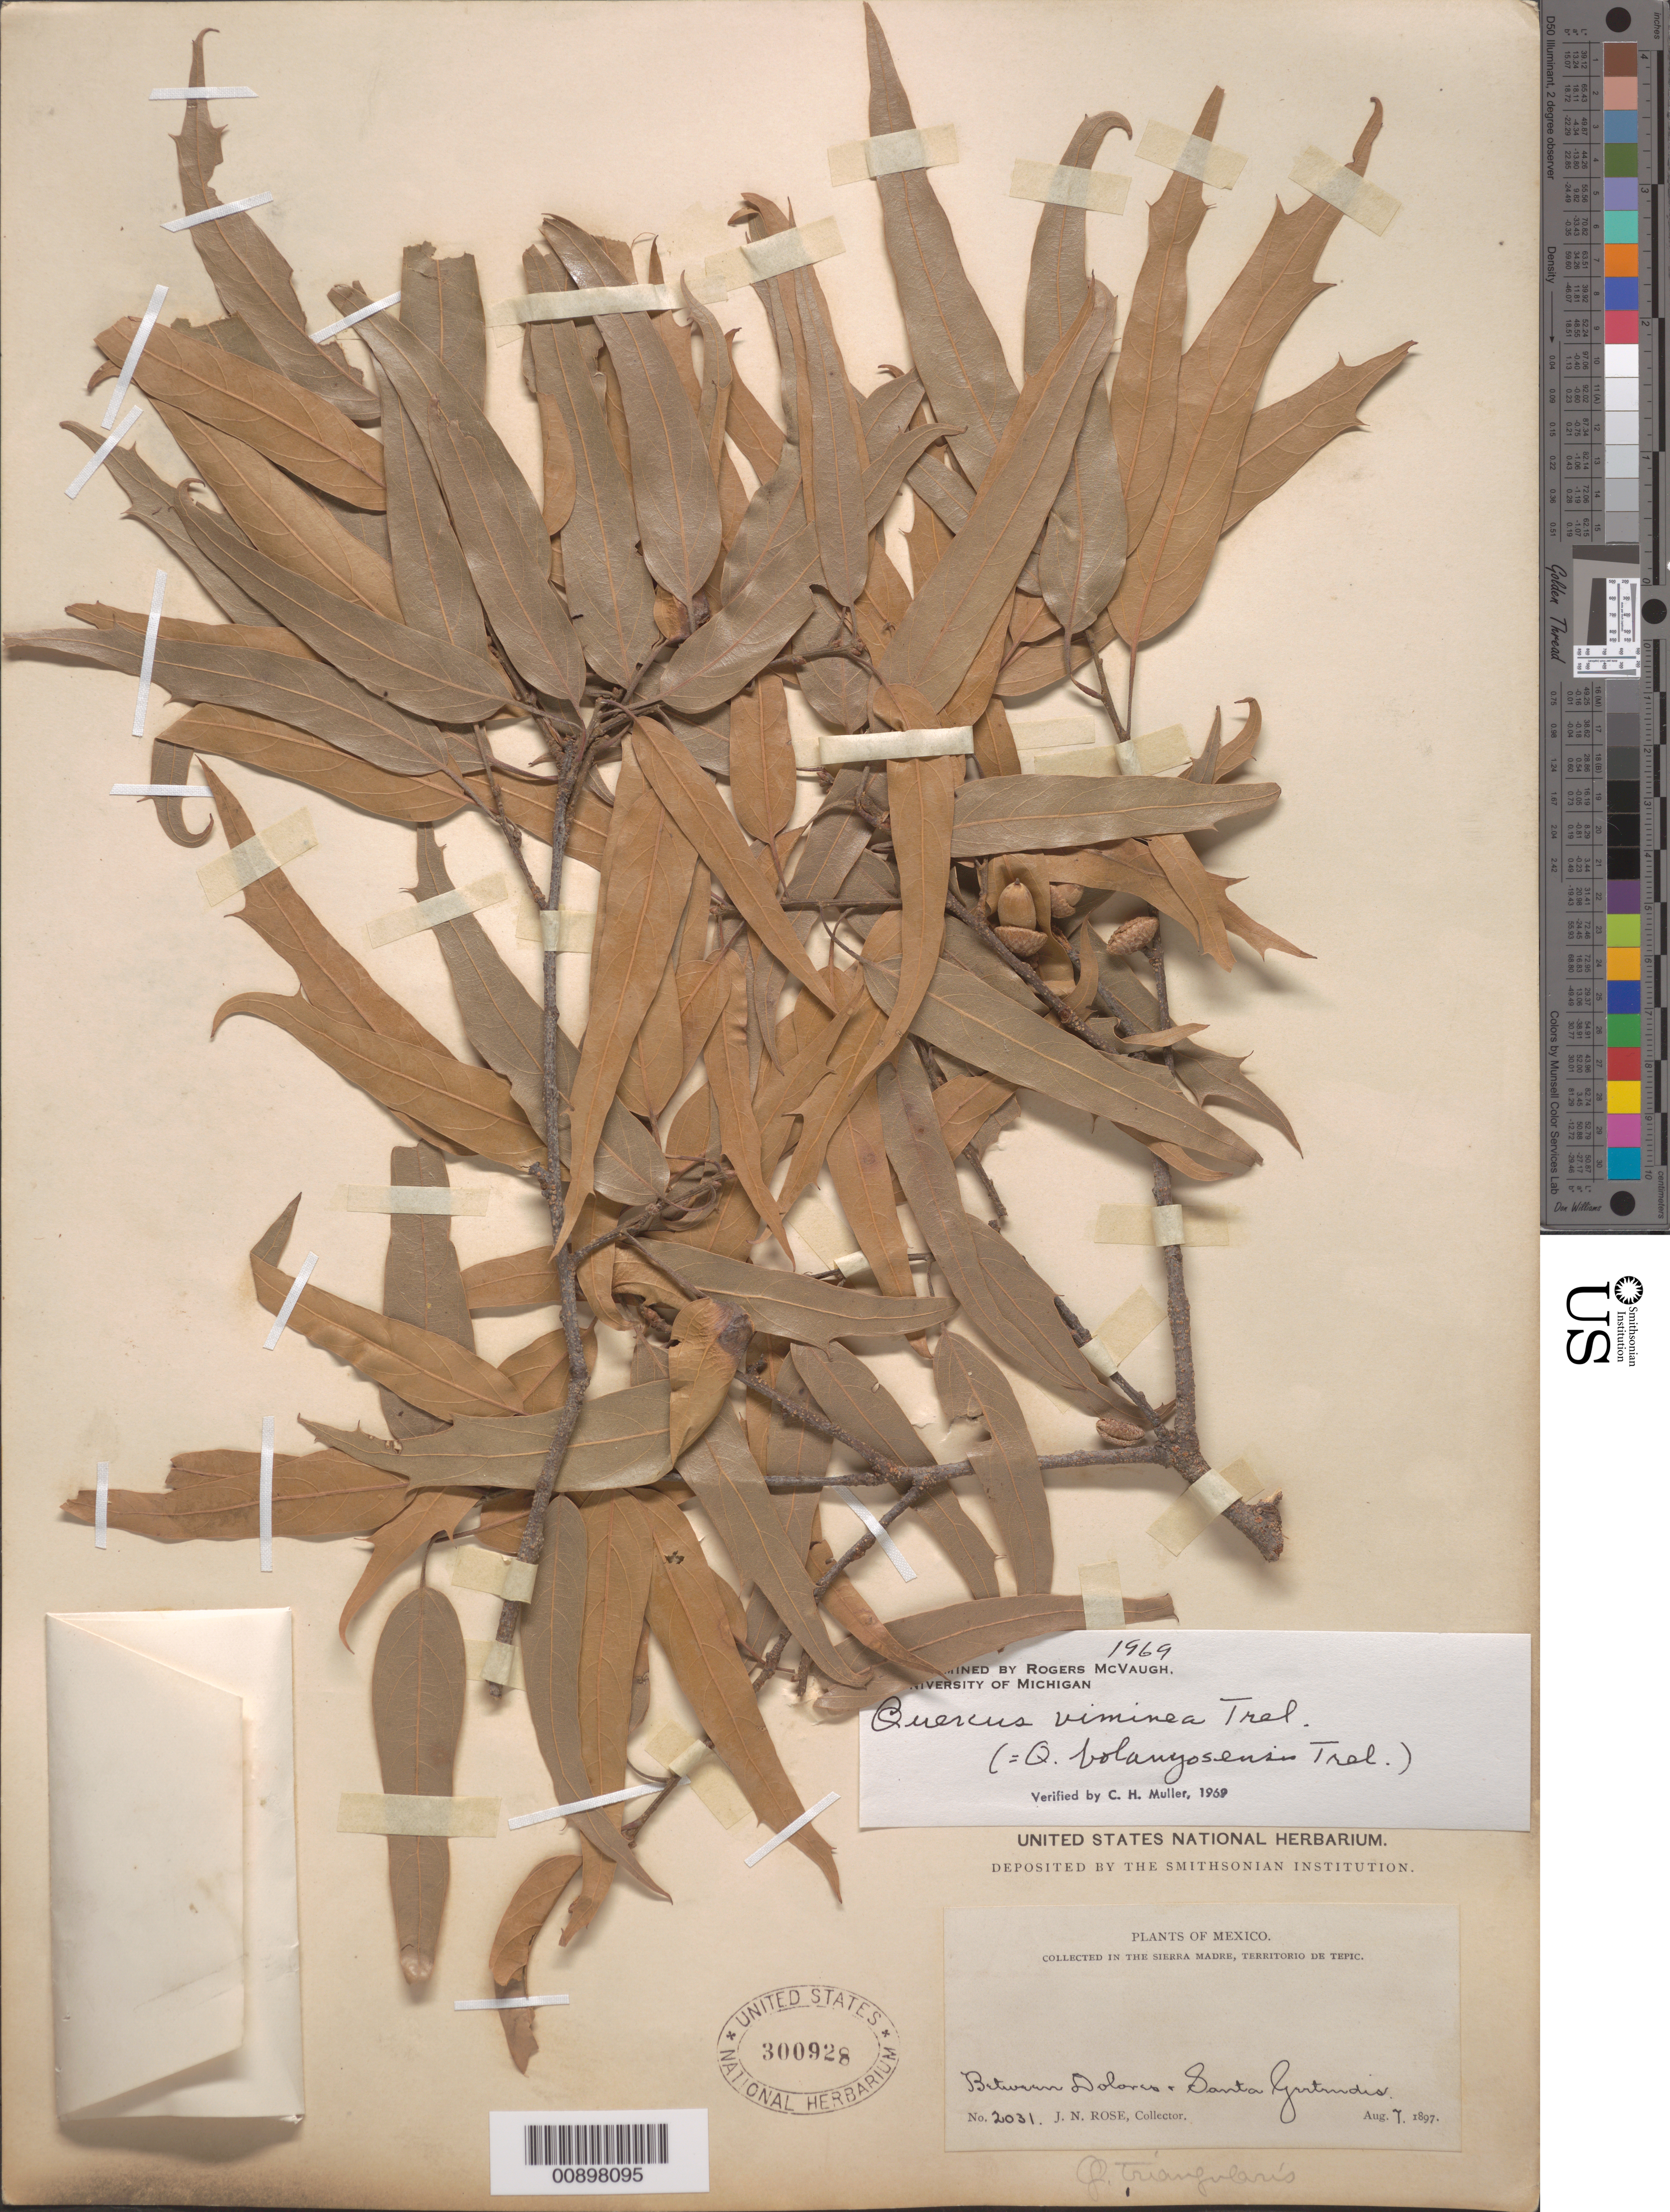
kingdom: Plantae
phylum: Tracheophyta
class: Magnoliopsida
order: Fagales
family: Fagaceae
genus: Quercus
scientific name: Quercus viminea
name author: Trel.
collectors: J. N. Rose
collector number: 2031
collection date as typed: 07 Aug 1897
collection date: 1897-08-07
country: Mexico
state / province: Nayarit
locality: Between Dolores & Santa Gertrudis. Sierra Madre, Territorio de Tepic.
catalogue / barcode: US 300928